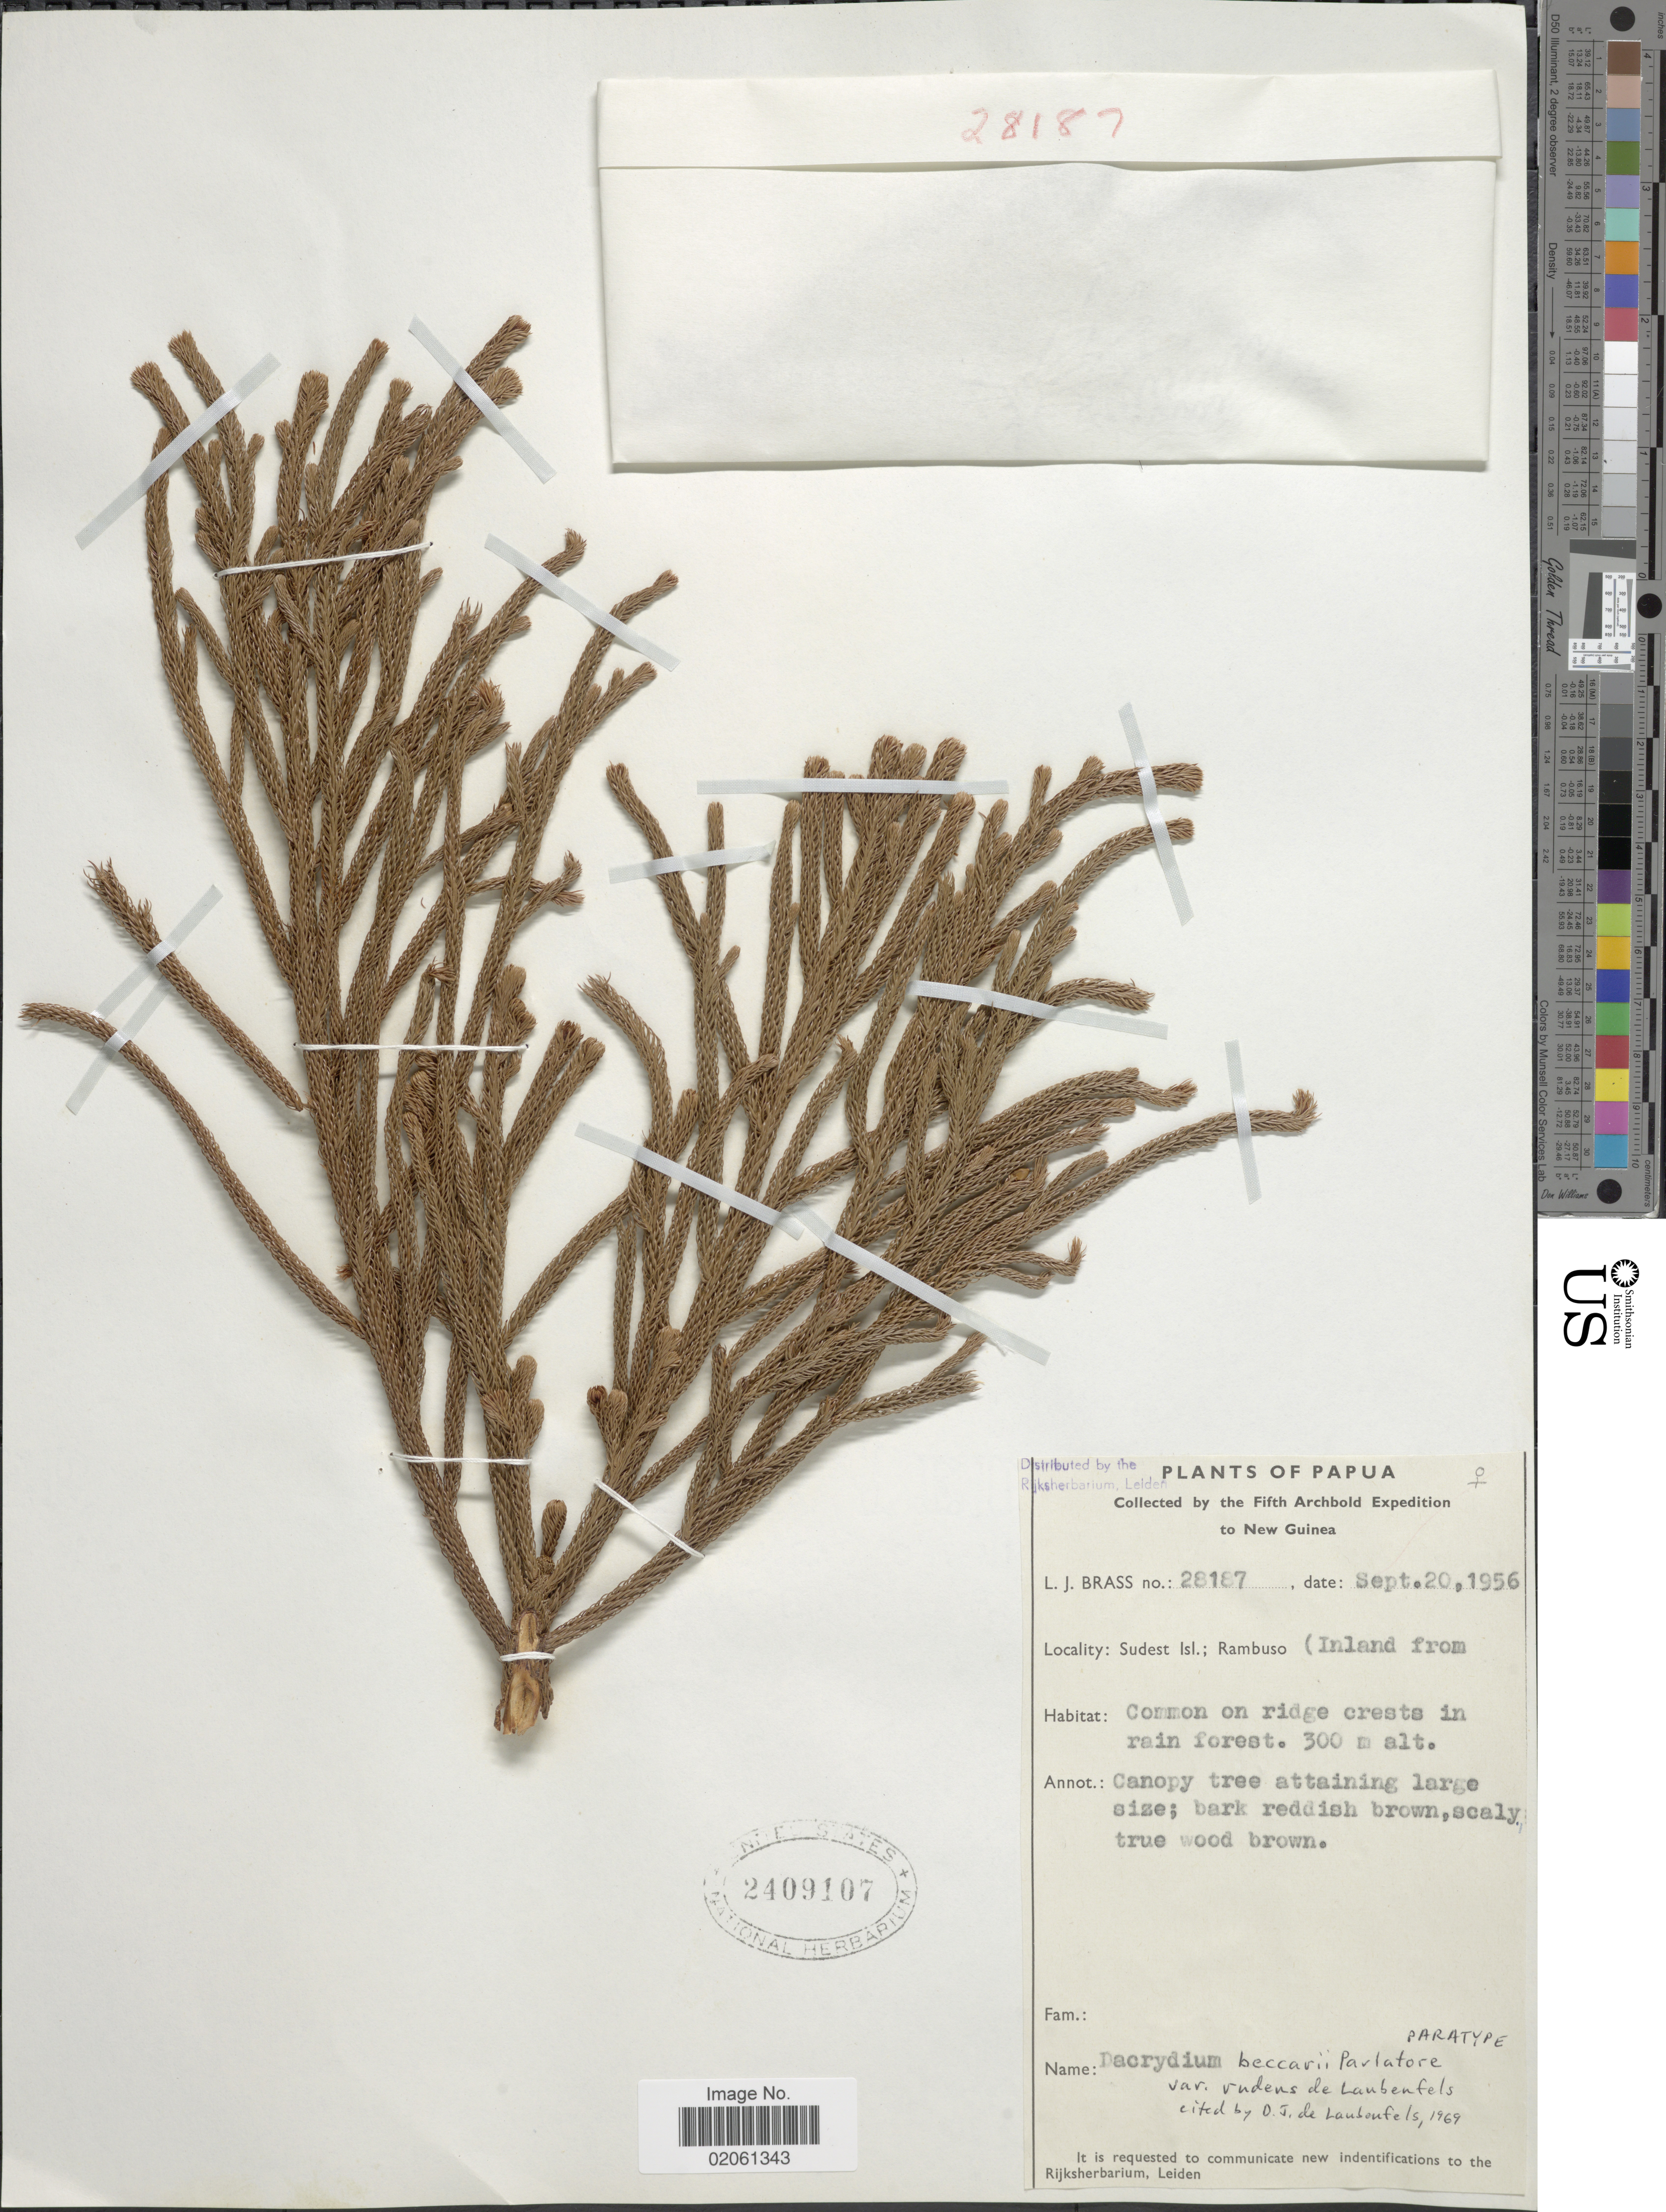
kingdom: Plantae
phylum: Tracheophyta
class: Pinopsida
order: Pinales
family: Podocarpaceae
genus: Dacrydium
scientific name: Dacrydium beccarii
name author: Parl.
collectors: L. J. Brass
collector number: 28187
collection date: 1956-09-20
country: Papua New Guinea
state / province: Milne Bay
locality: Papua. Sudest Isl.; Rambuso (Inland from) New Guinea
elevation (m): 300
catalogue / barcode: US 2409107